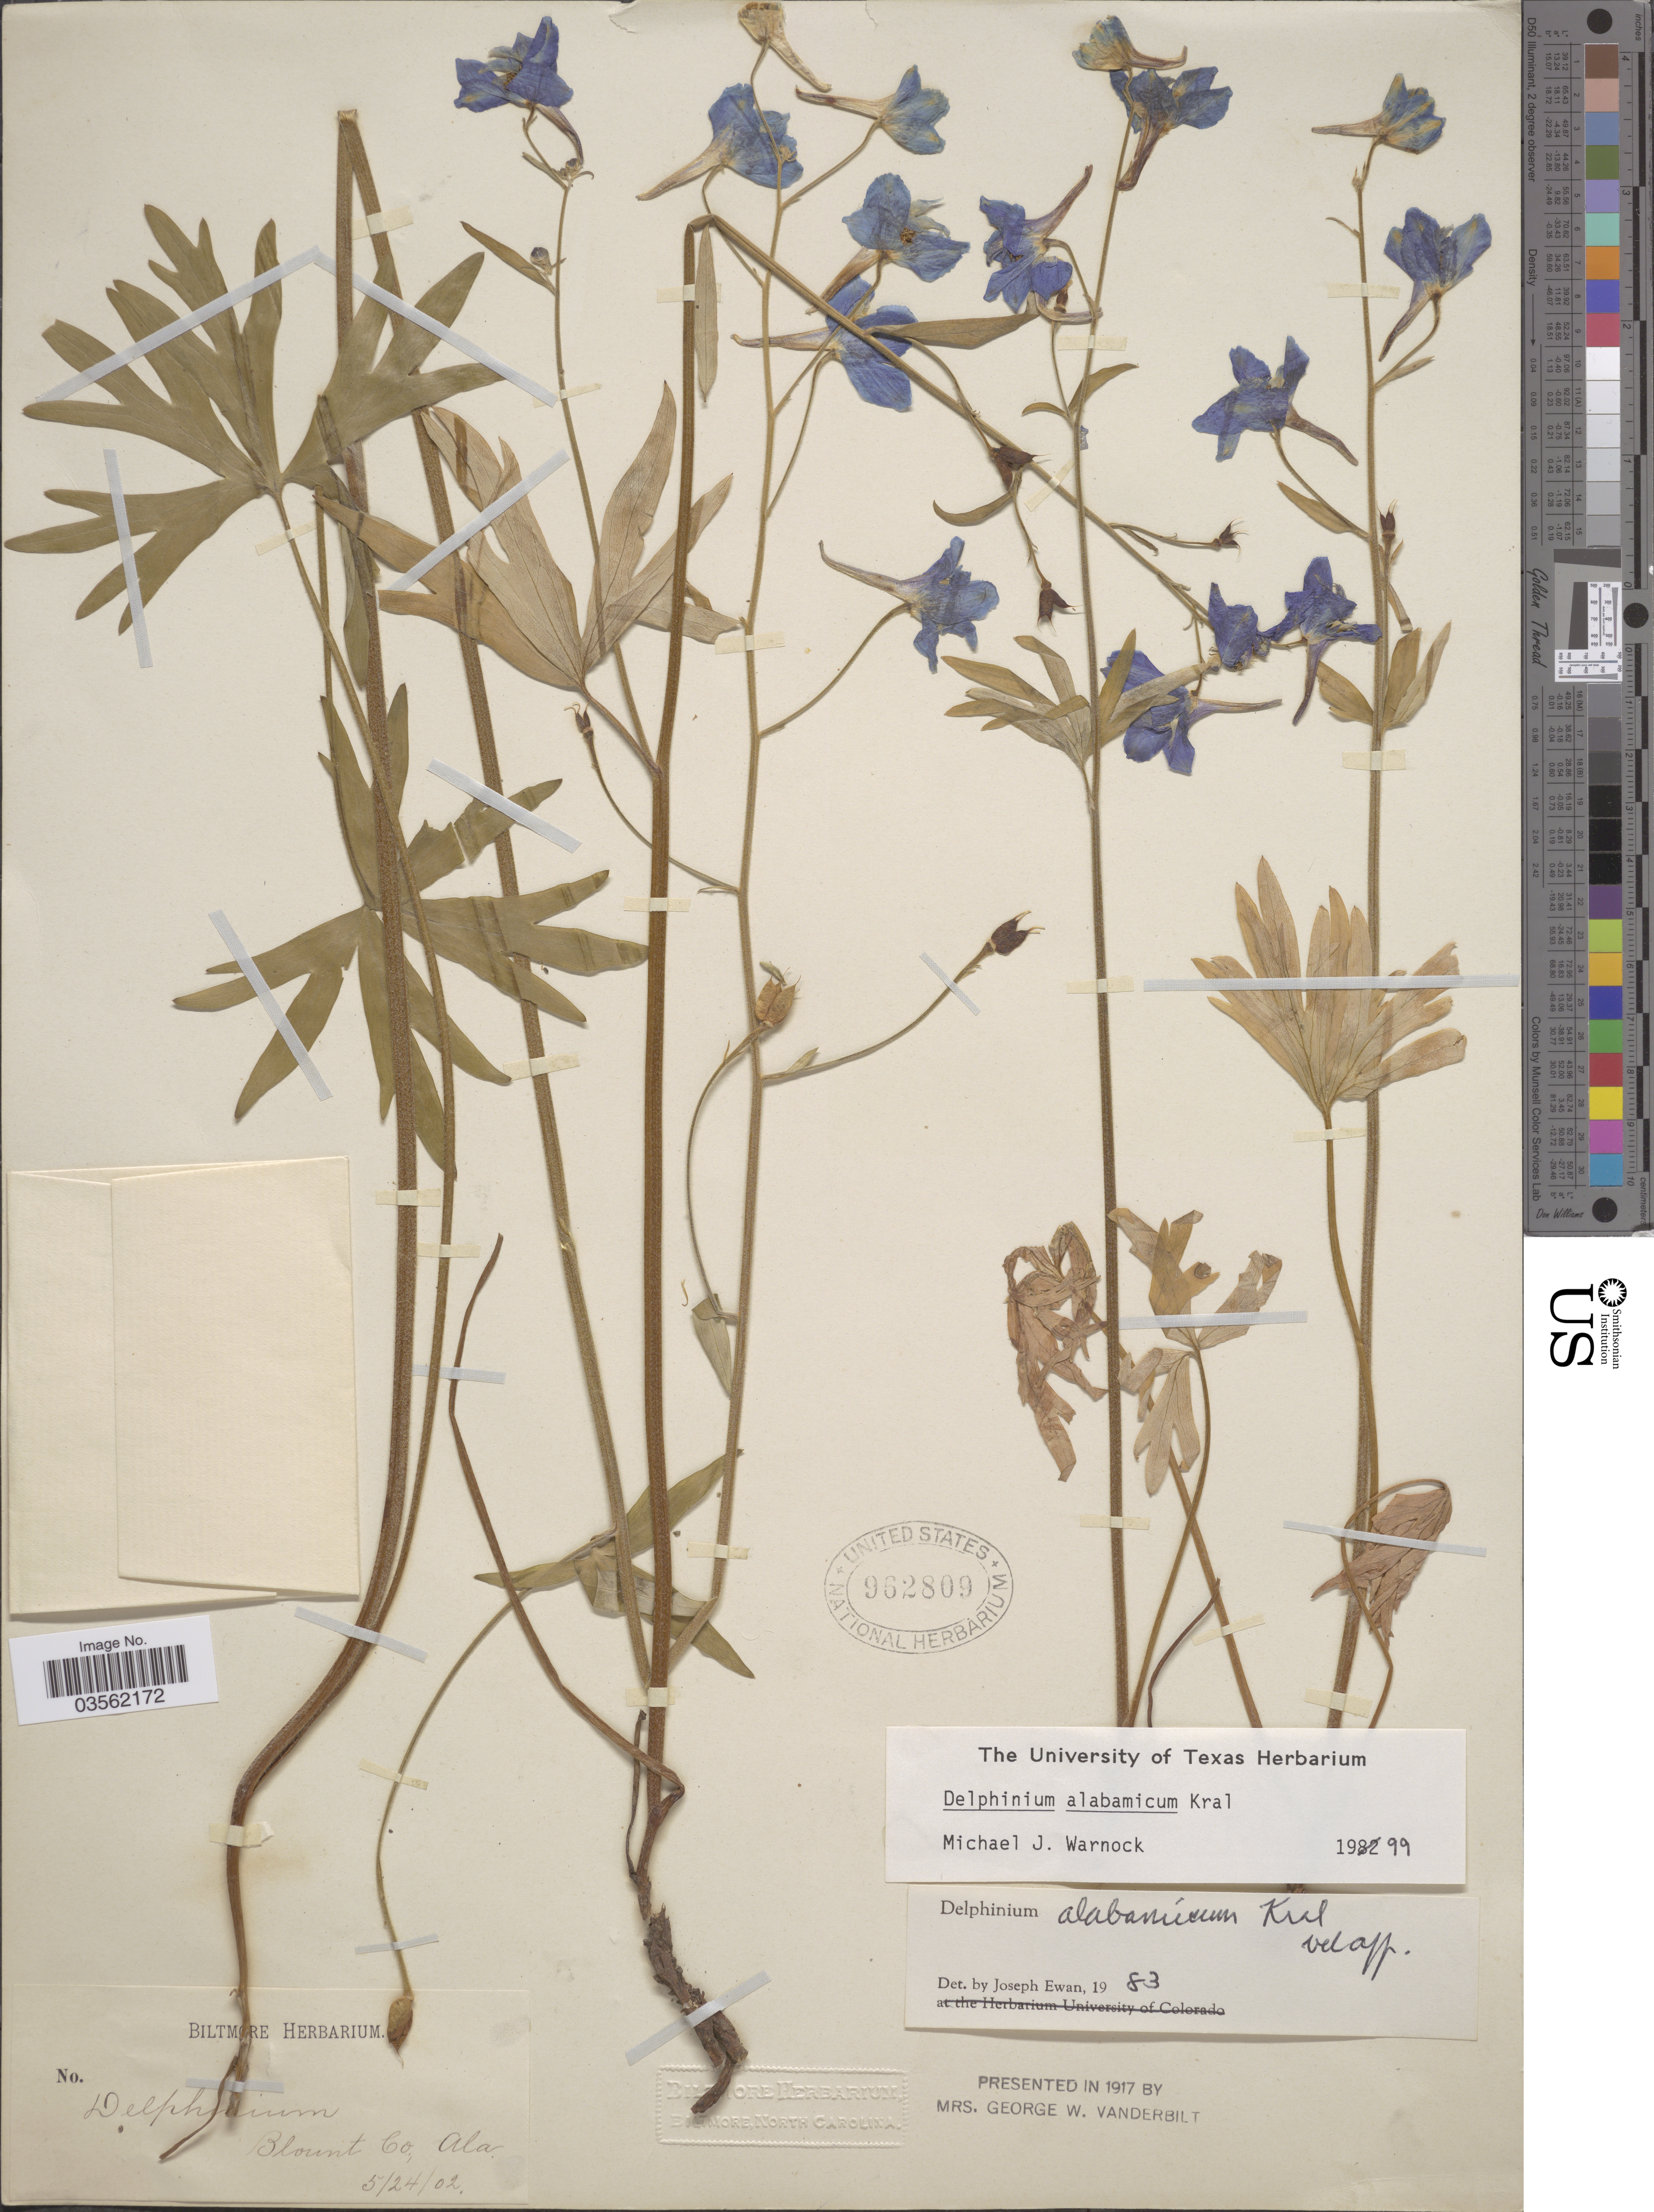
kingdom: Plantae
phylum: Tracheophyta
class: Magnoliopsida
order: Ranunculales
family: Ranunculaceae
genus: Delphinium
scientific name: Delphinium alabamicum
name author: Kral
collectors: ex herb. Biltmore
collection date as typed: Transcribed d/m/y: 24/5/2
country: United States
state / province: Alabama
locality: Blount Co.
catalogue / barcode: US 962809